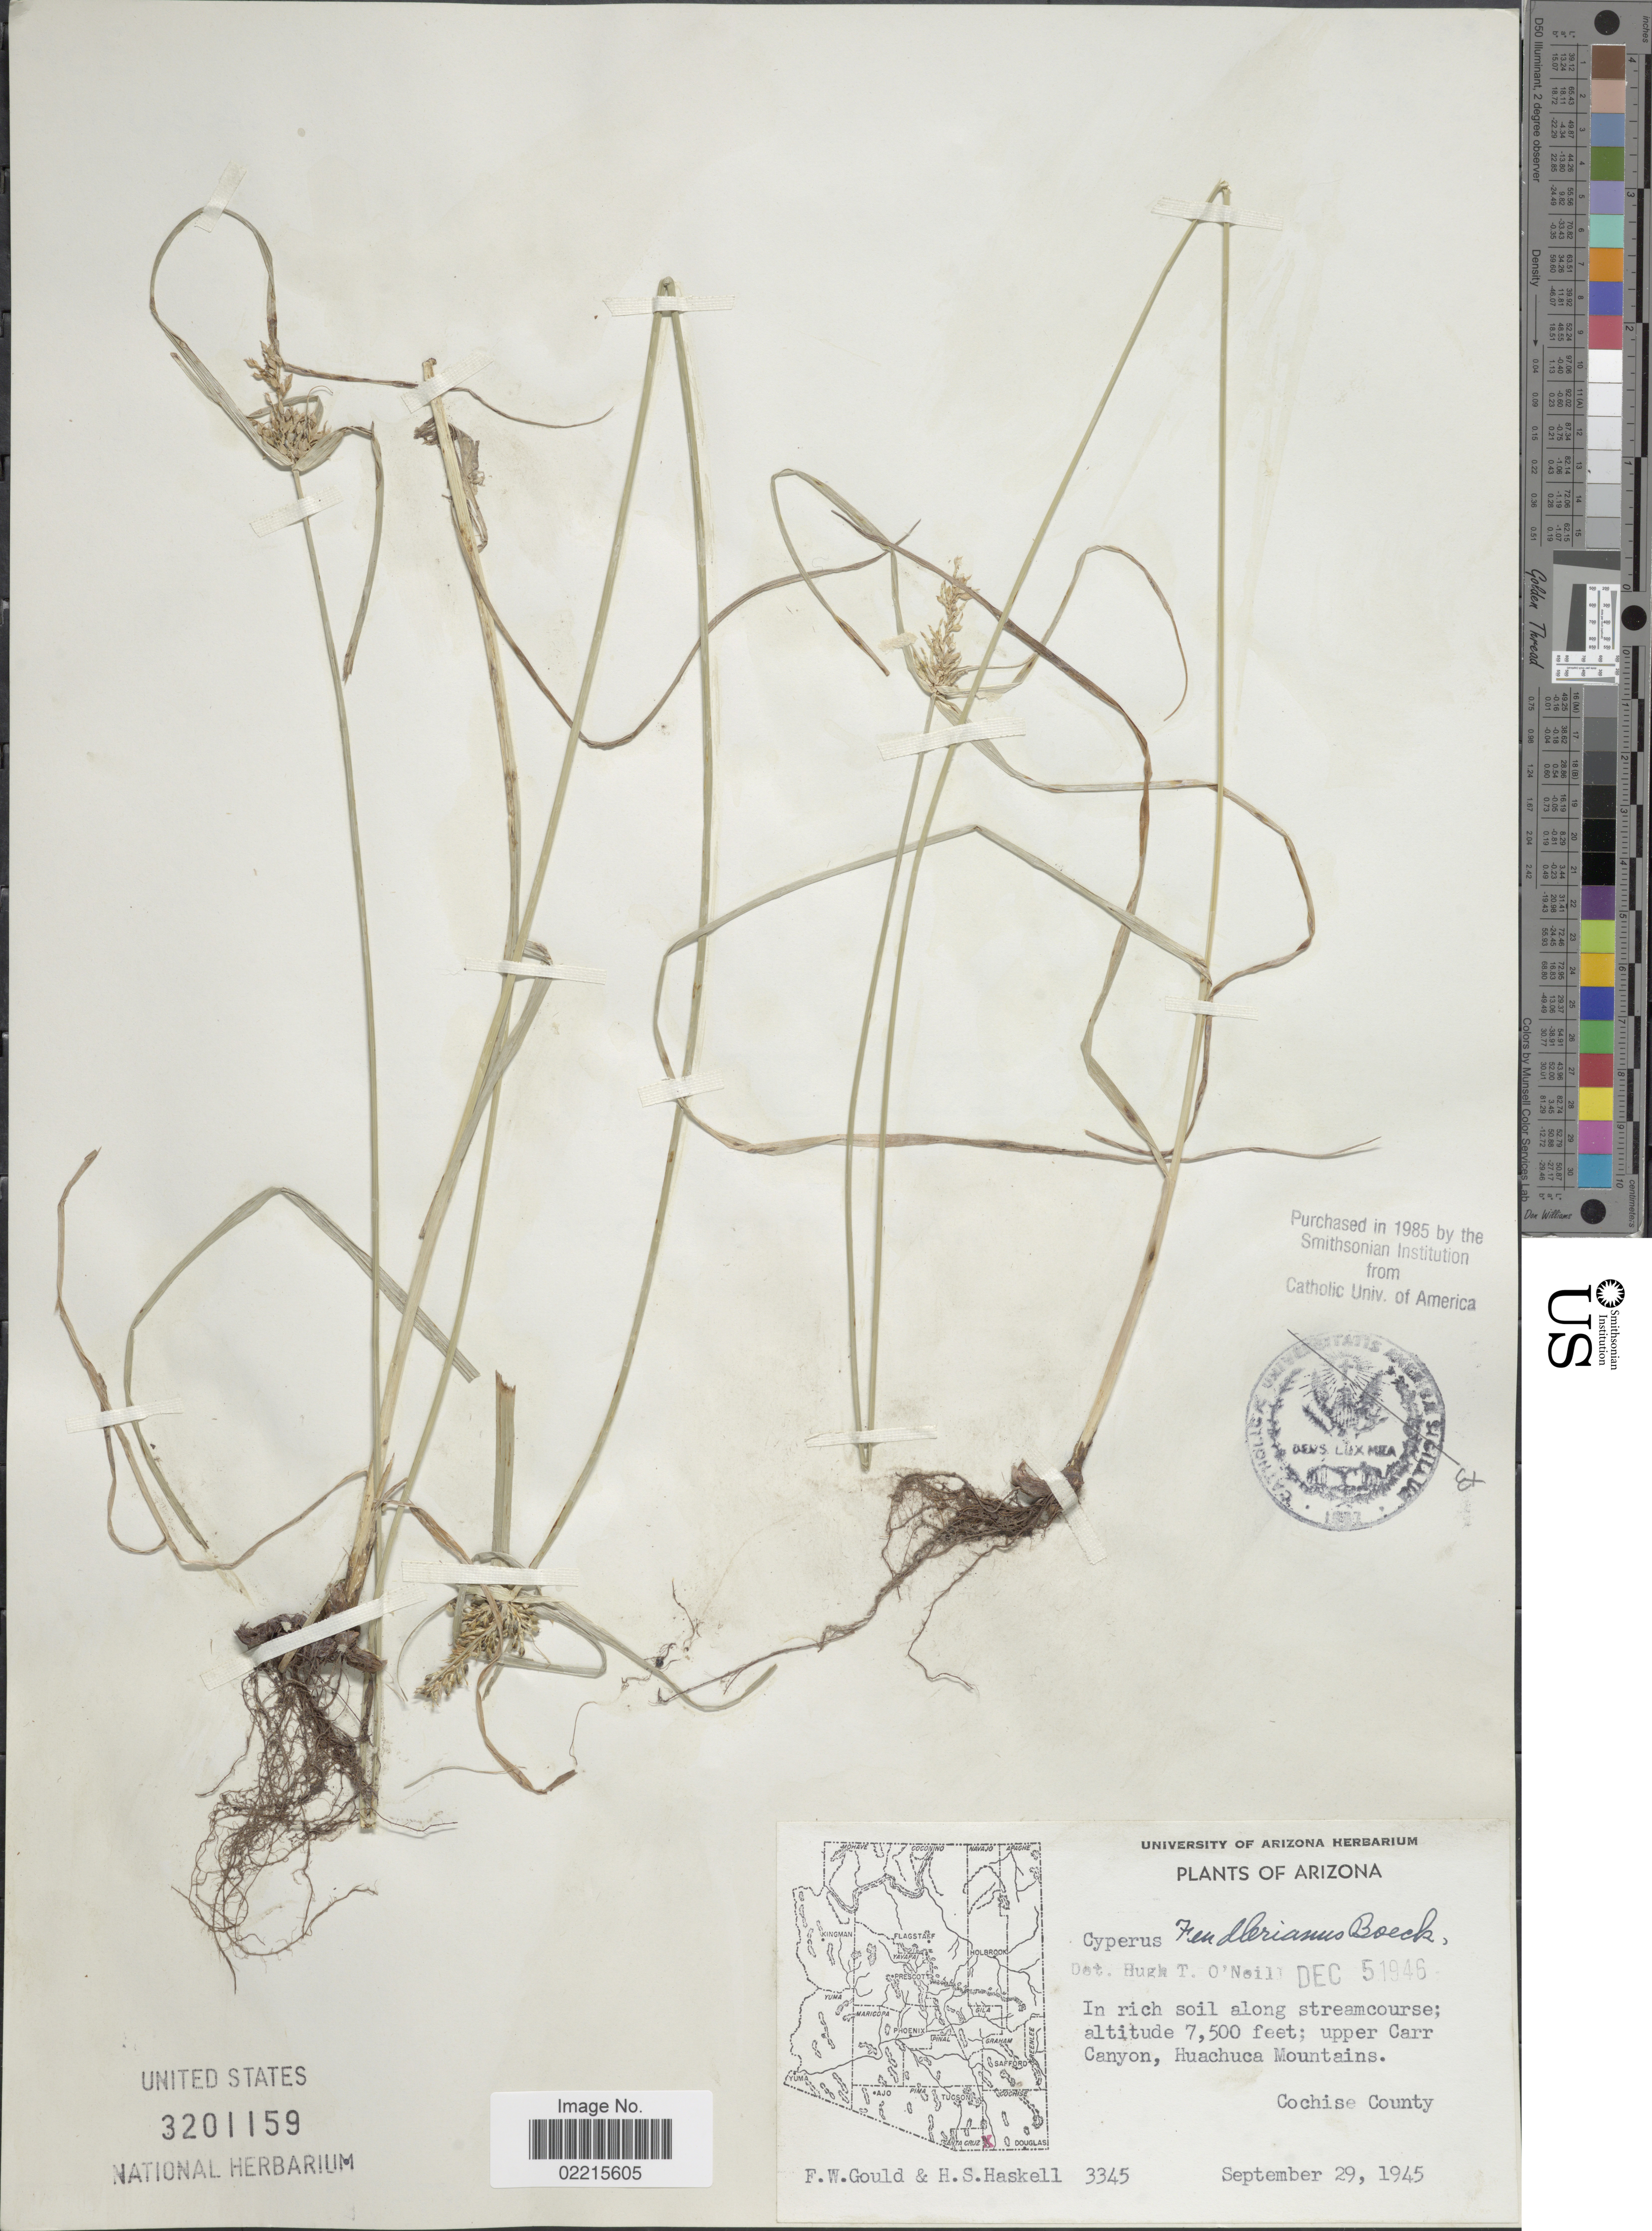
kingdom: Plantae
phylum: Tracheophyta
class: Liliopsida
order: Poales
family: Cyperaceae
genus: Cyperus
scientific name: Cyperus fendlerianus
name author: Boeckeler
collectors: F. W. Gould & H. Haskell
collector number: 3345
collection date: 1945-09-29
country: United States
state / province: Arizona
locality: In rich soil along streamcourse; upper Carr Canyon, Huachuca Mountains, Cochise County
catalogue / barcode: US 3201159